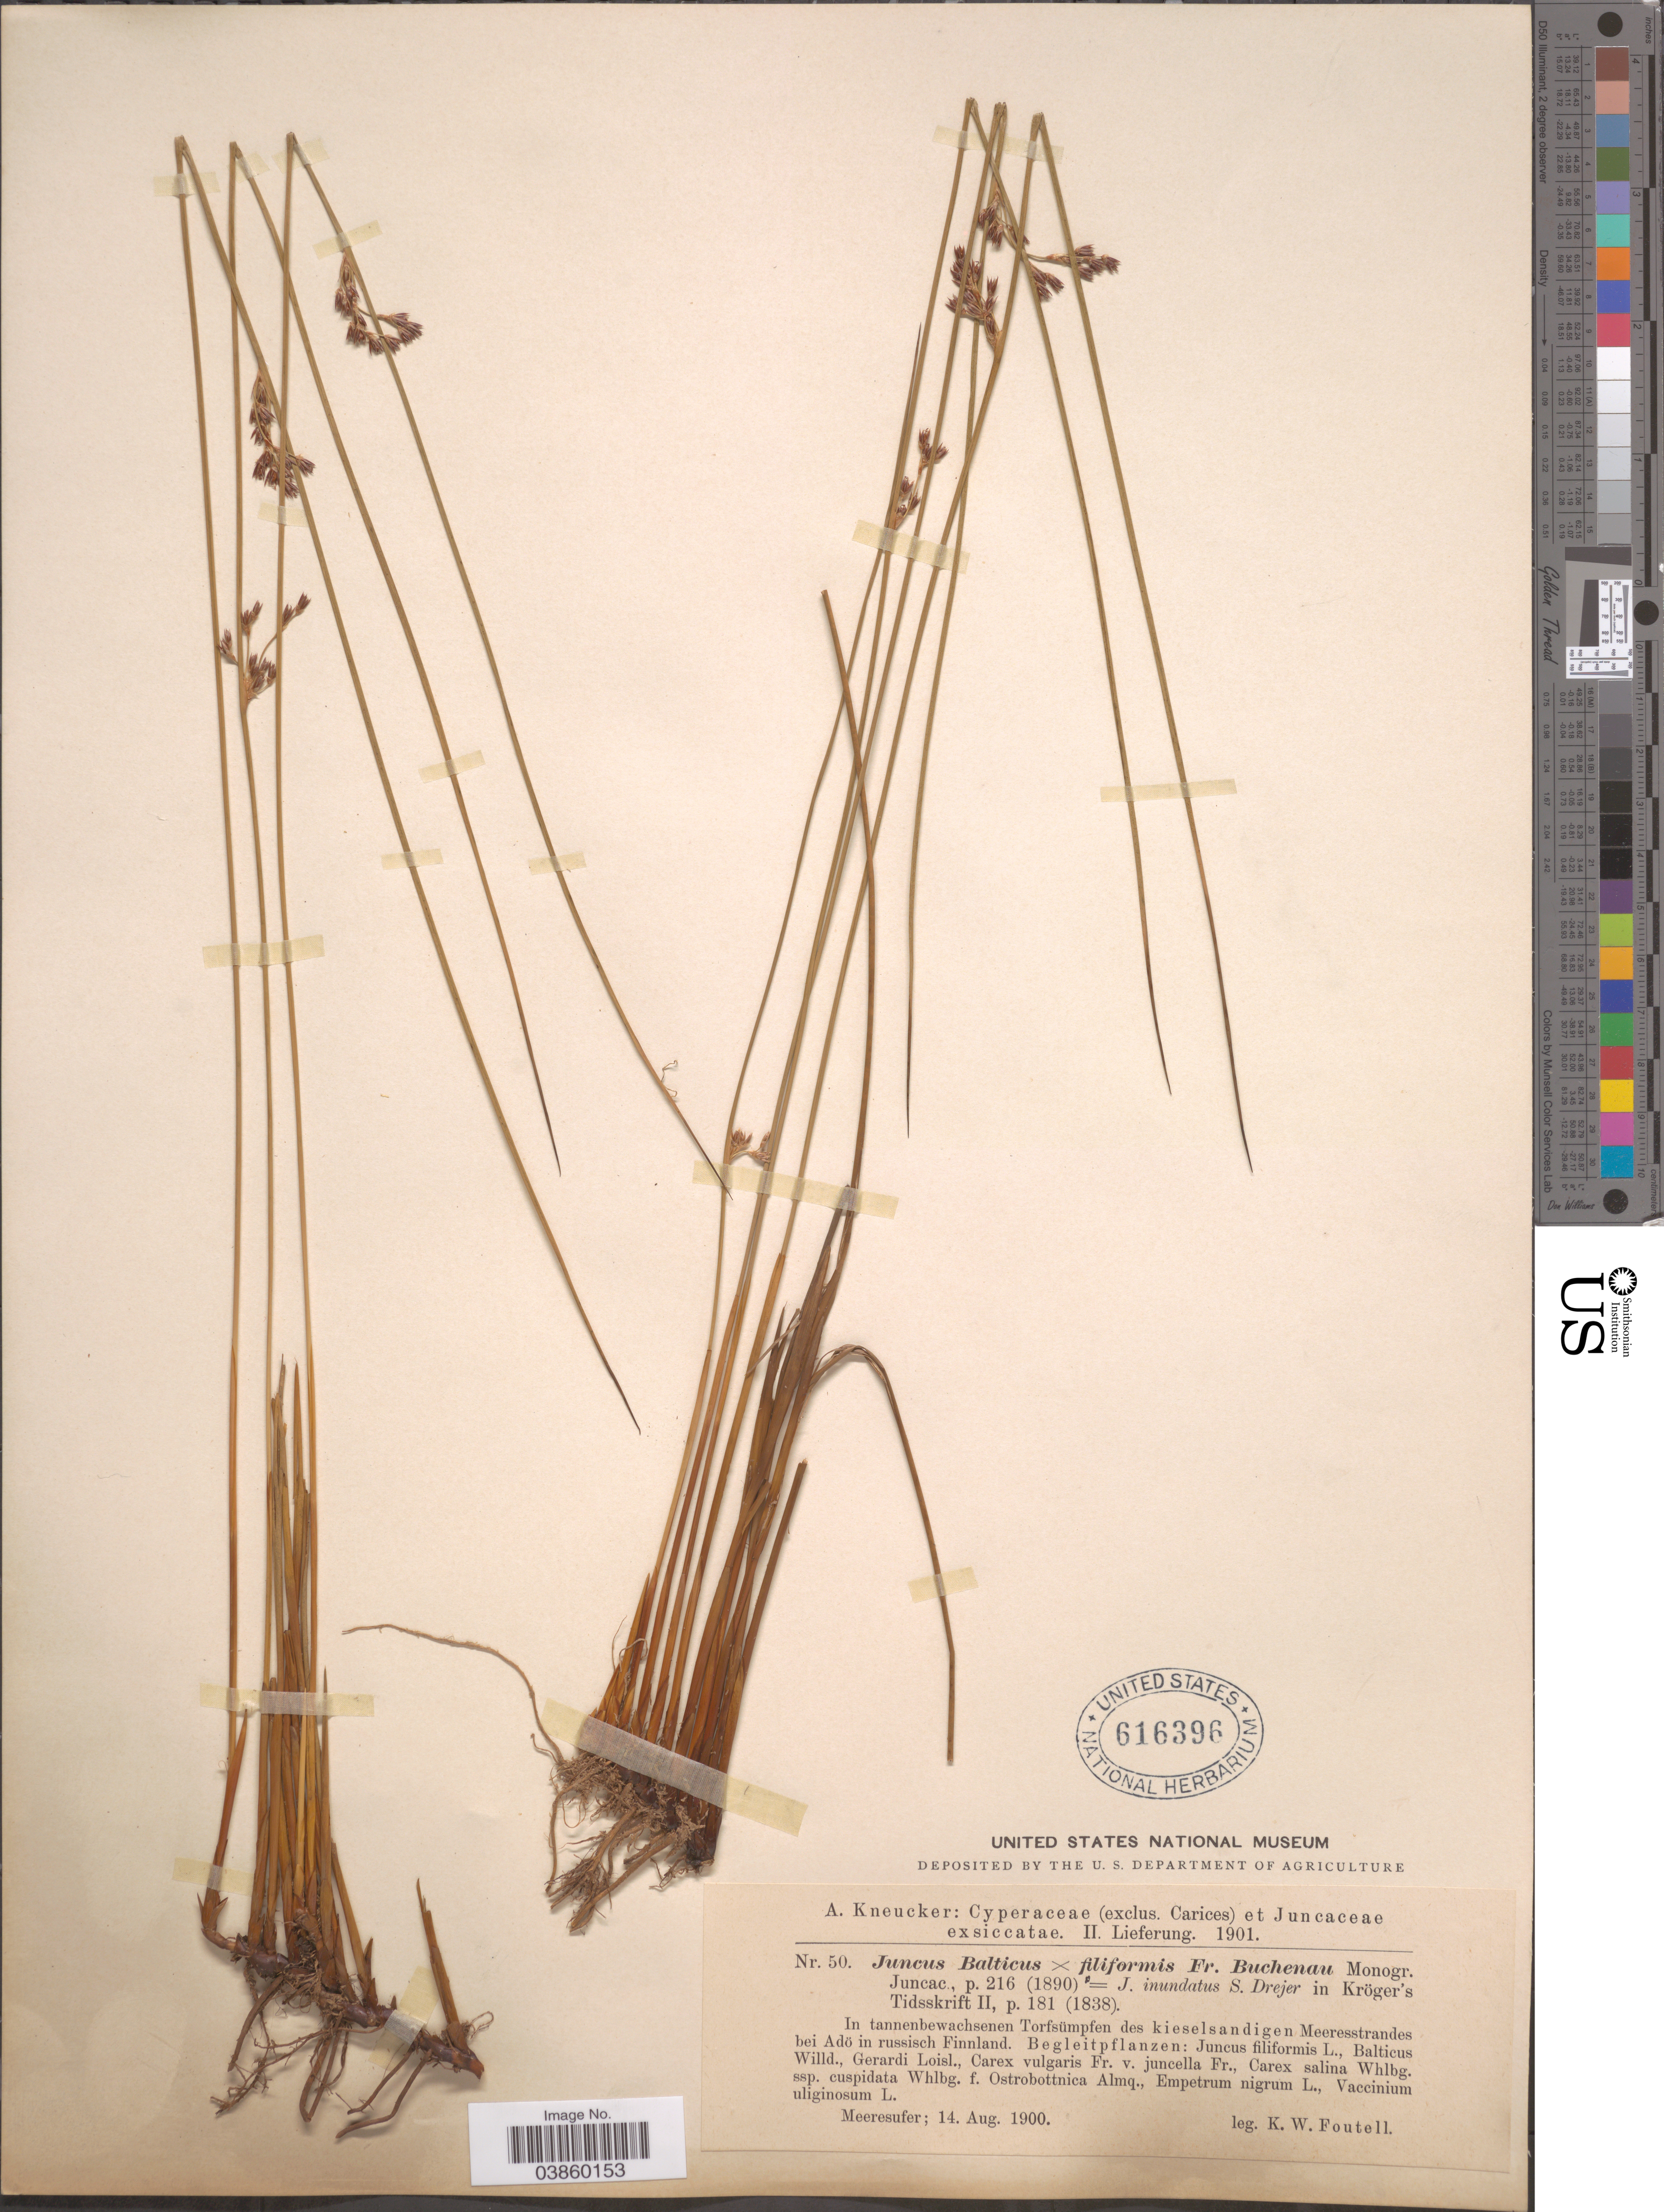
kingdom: Plantae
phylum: Tracheophyta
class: Liliopsida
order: Poales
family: Juncaceae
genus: Juncus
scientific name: Juncus balticus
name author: Willd.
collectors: K. Foutell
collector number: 50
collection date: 1900-08-14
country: Finland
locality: In tannenbewachsenen Torfsümpfen des kieselsandigen Meeresstrandes bei Adö in russich Finnland.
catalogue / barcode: US 616396